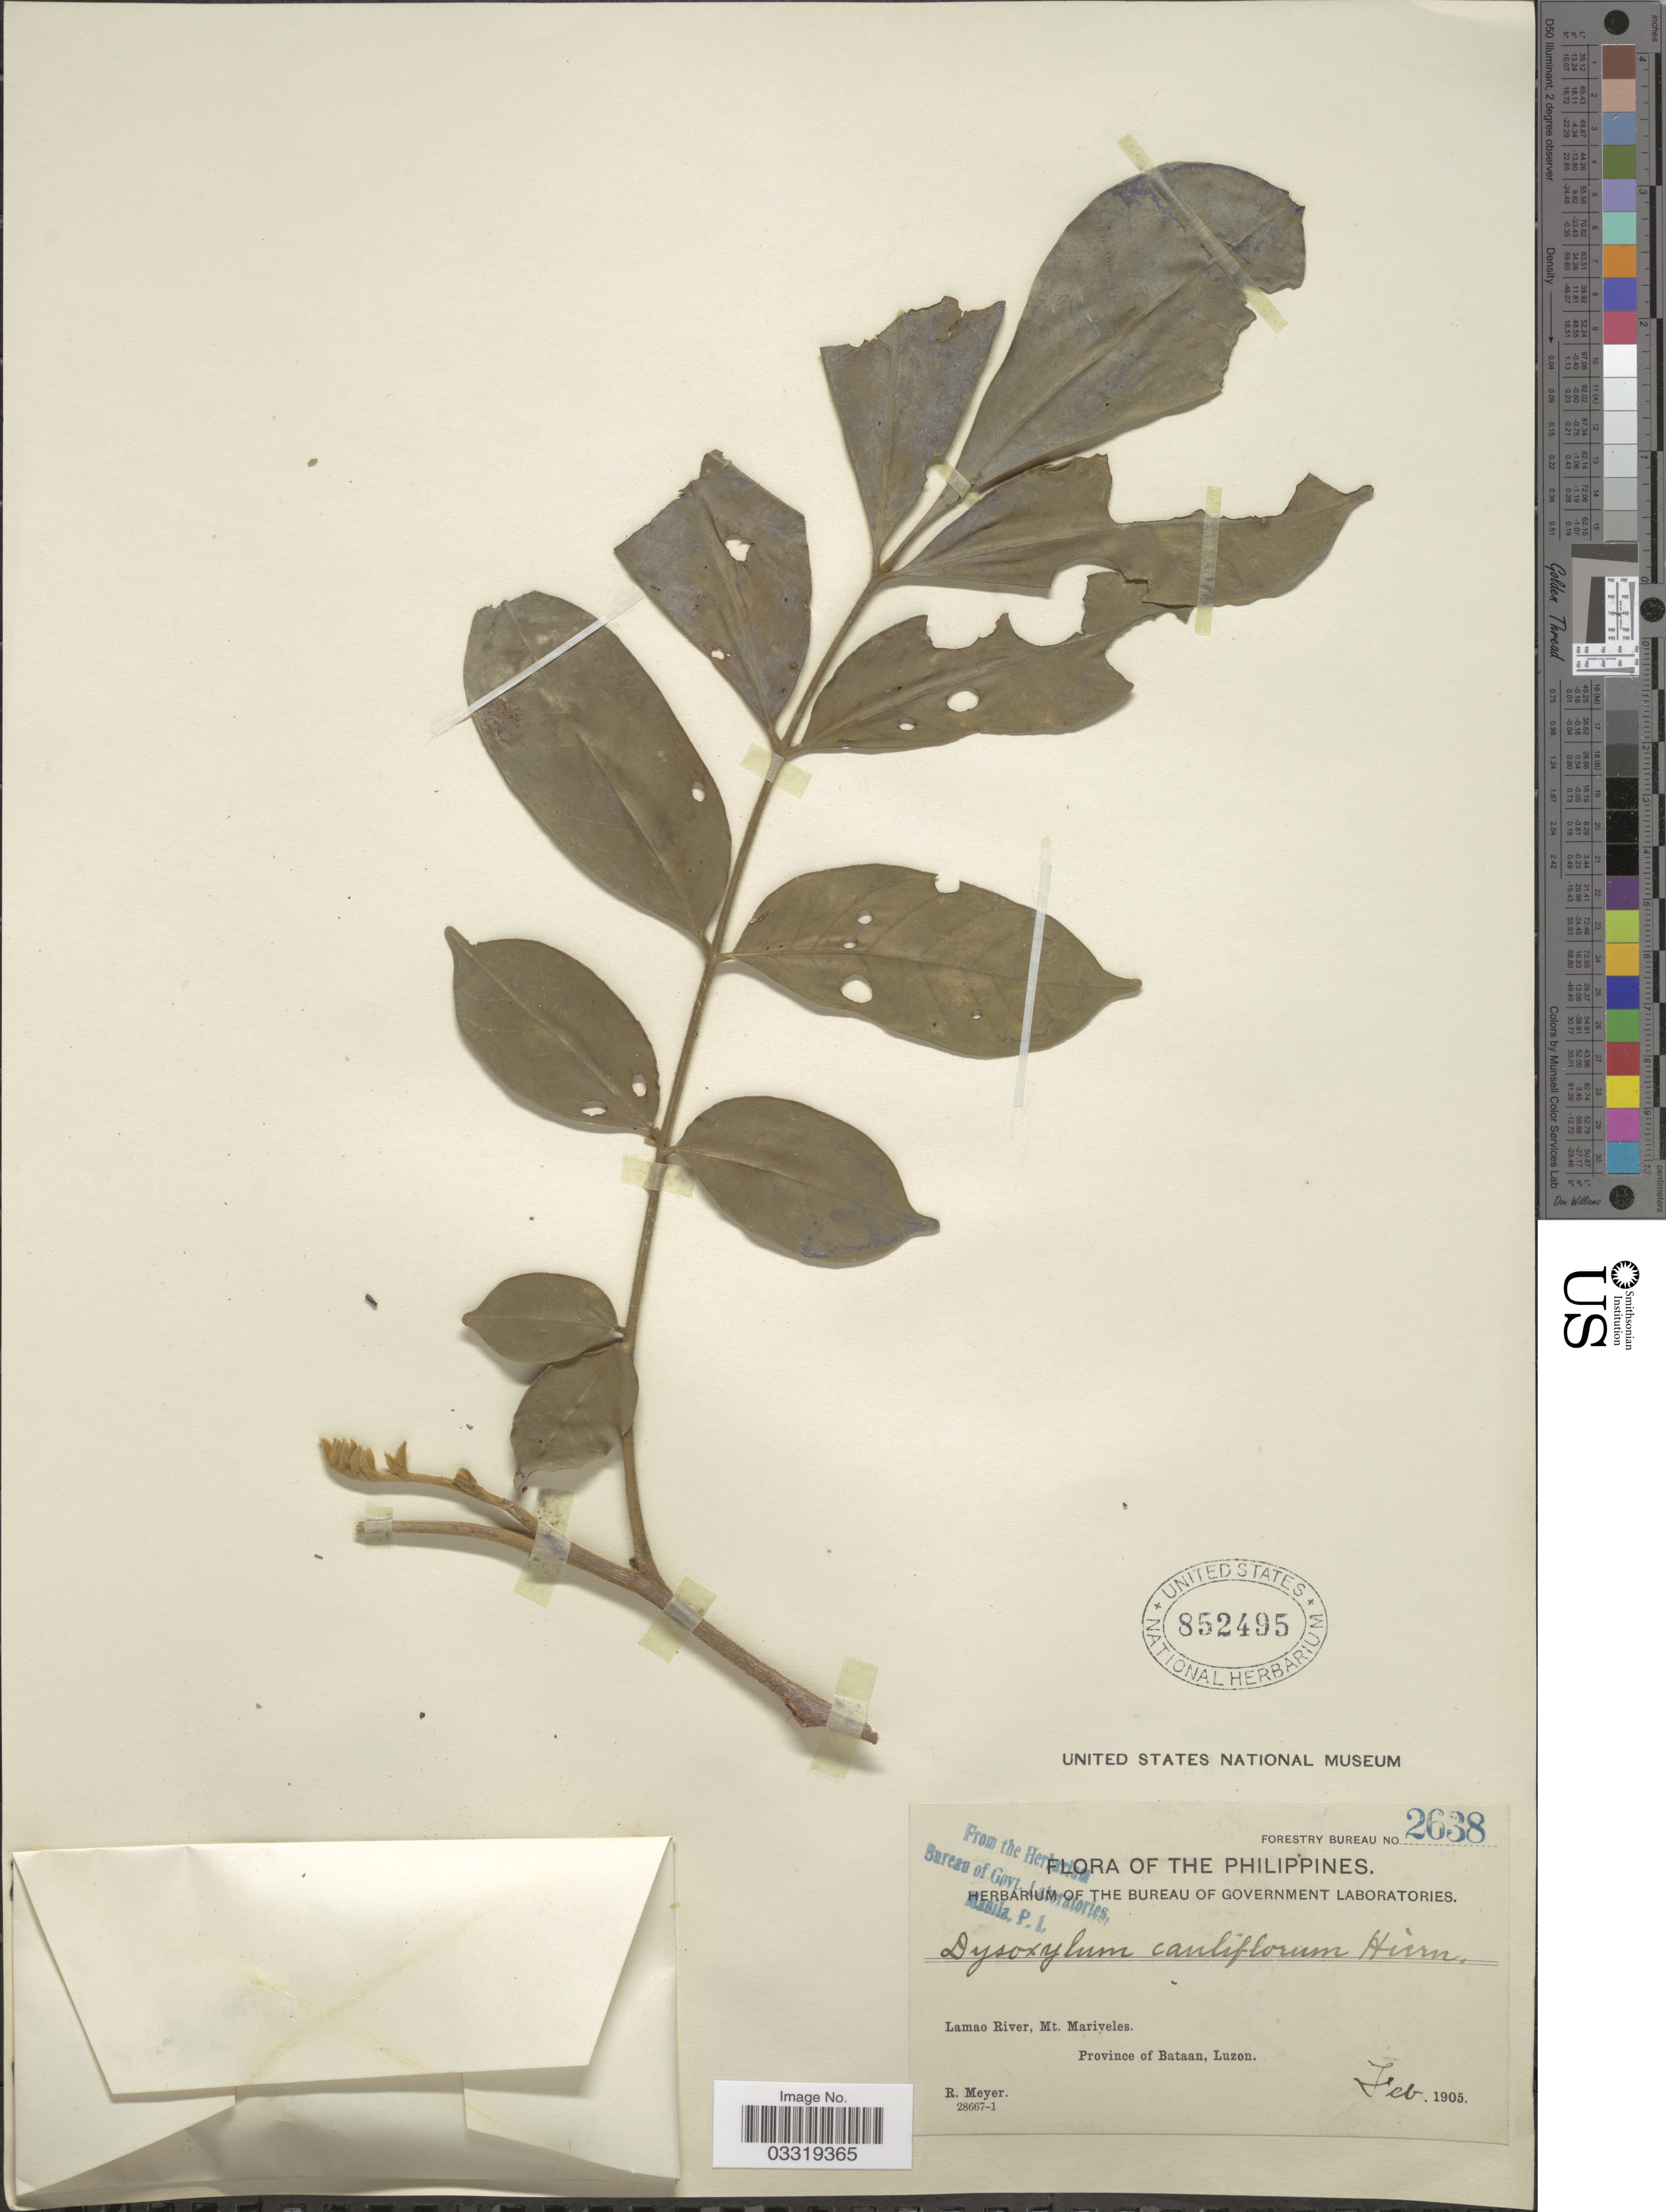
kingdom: Plantae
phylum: Tracheophyta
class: Magnoliopsida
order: Sapindales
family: Meliaceae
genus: Epicharis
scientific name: Epicharis cumingiana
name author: (C. DC.) Harms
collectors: R. Meyer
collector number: Forestry Bureau 2638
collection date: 1905-02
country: Philippines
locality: Lamao River, Mt. Mariveles, Province of Bataan, Luzon.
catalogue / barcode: US 852495